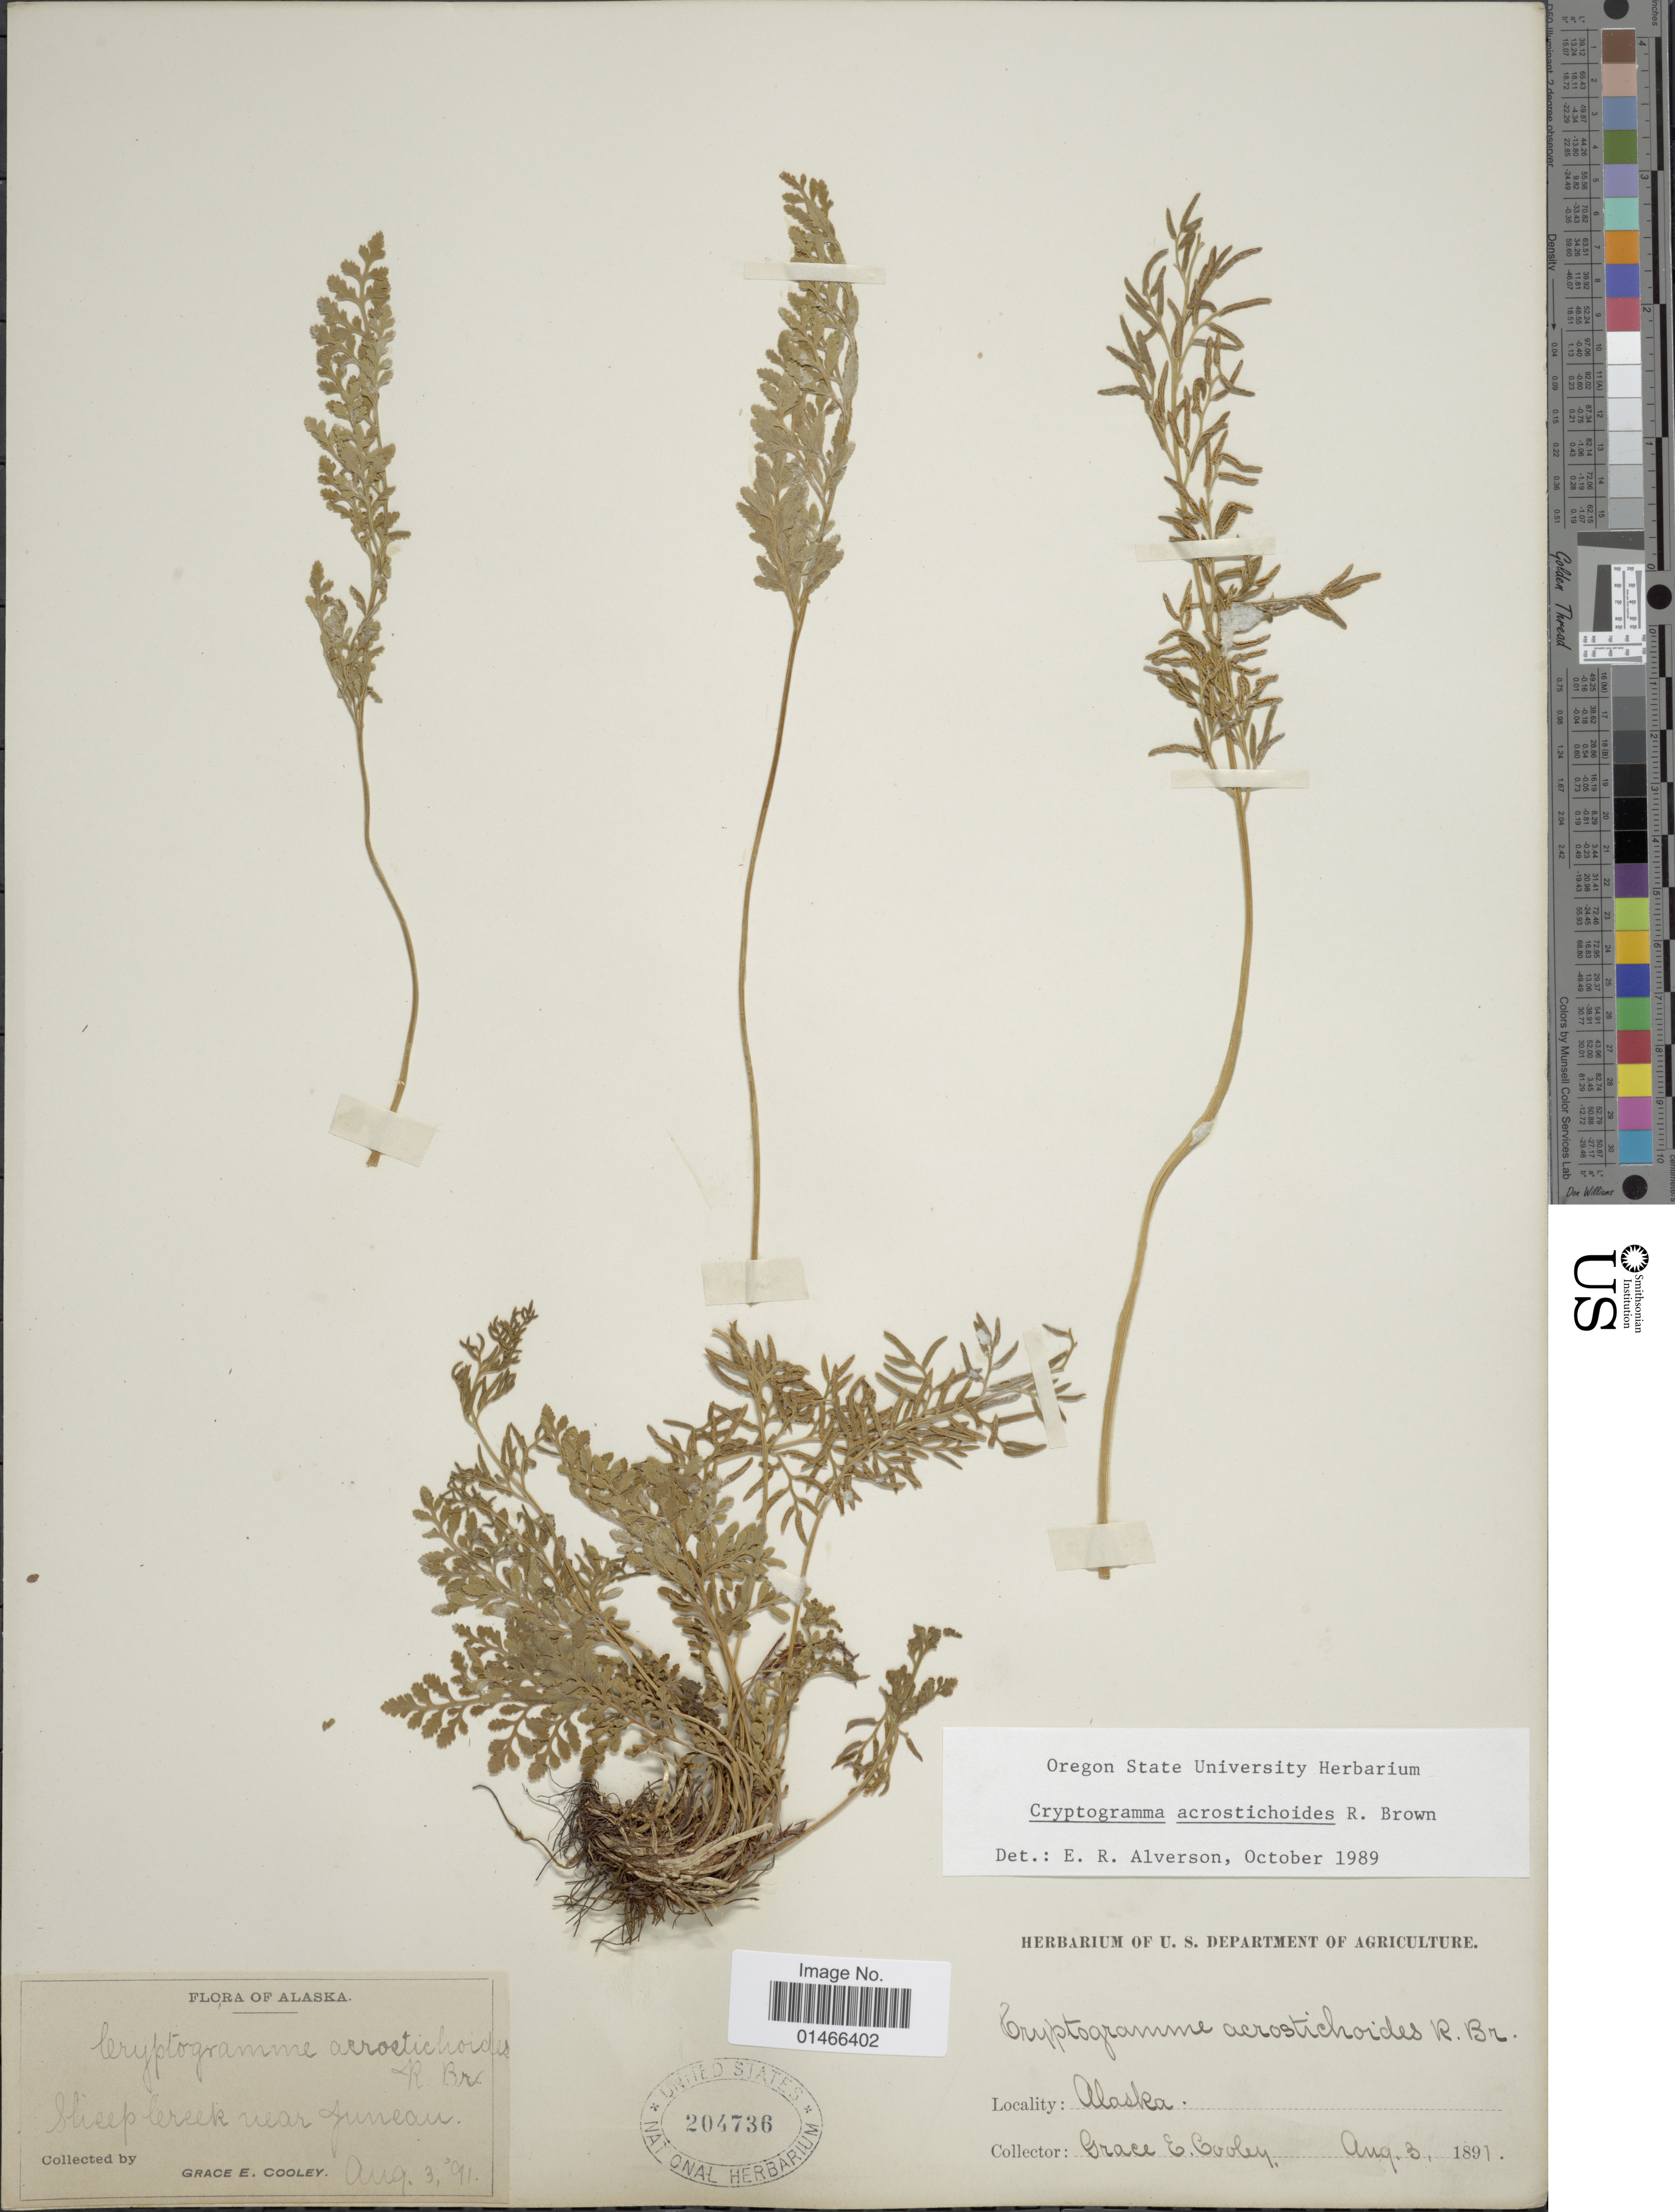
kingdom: Plantae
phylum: Tracheophyta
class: Polypodiopsida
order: Polypodiales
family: Pteridaceae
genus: Cryptogramma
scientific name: Cryptogramma acrostichoides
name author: R. Br.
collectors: G. E. Cooley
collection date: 1891-08-03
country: United States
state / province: Alaska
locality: Sheep creek near Guineau.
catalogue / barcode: US 204736